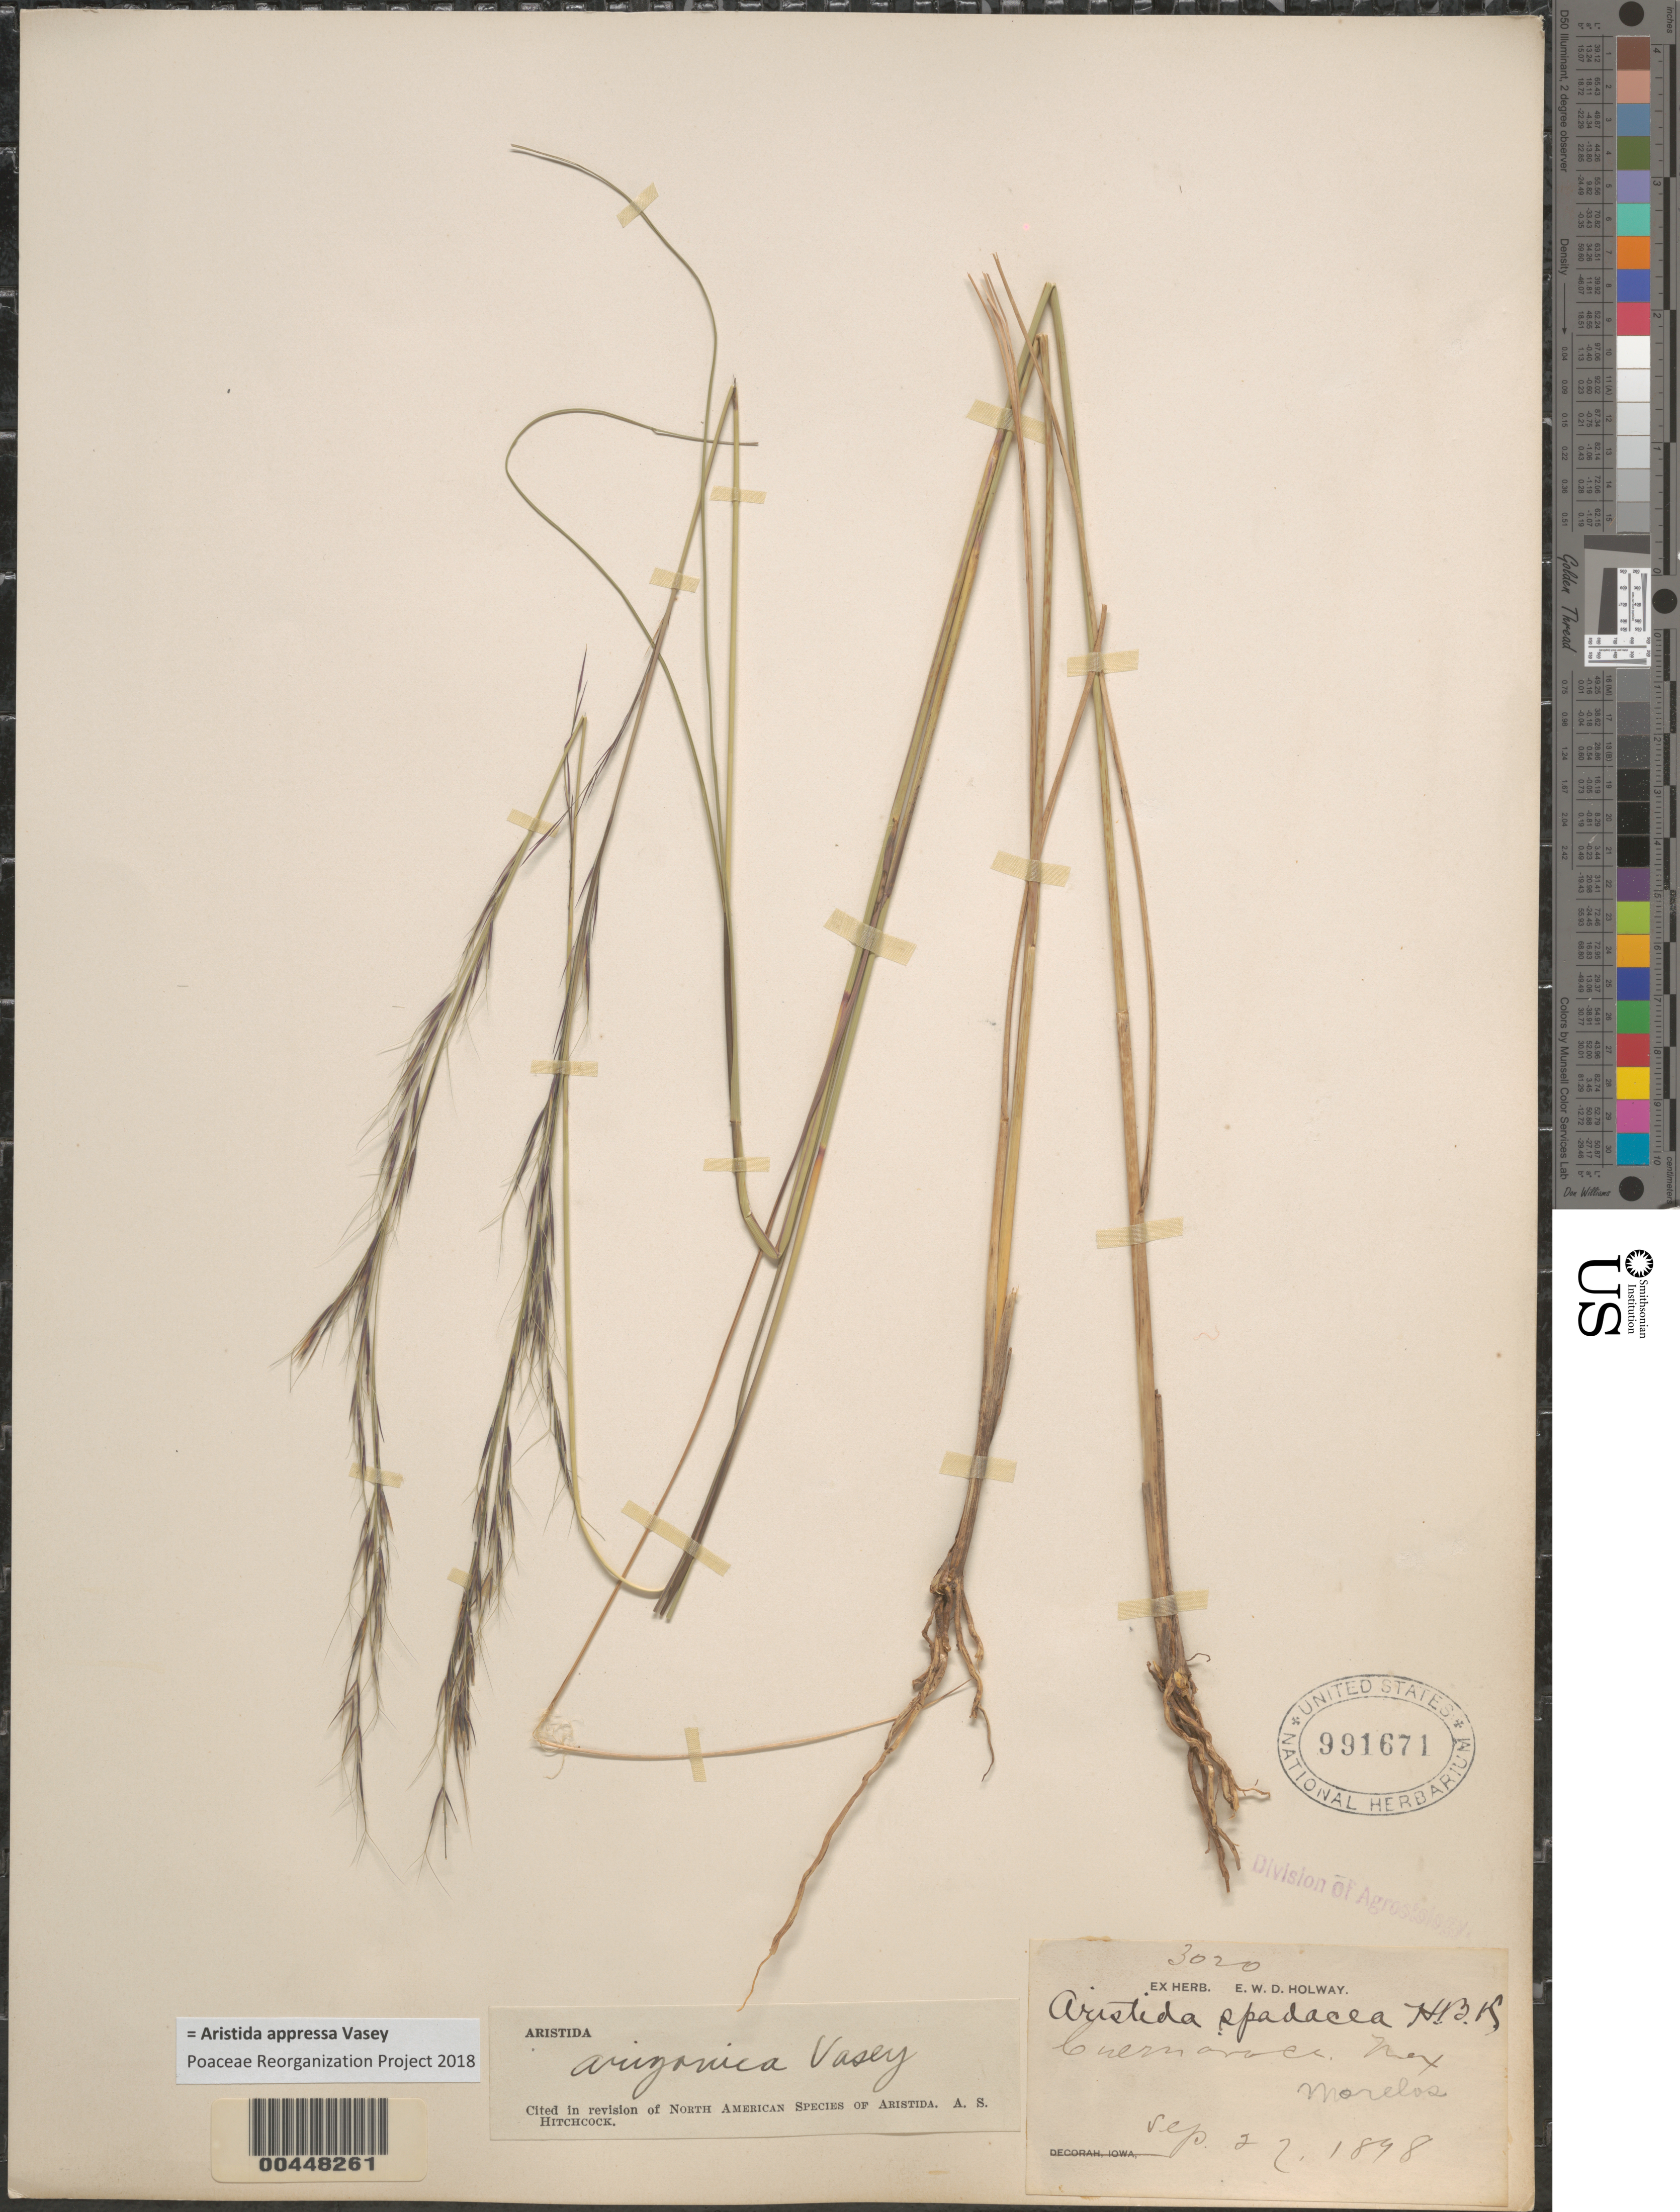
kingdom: Plantae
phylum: Tracheophyta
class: Liliopsida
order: Poales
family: Poaceae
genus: Aristida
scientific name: Aristida appressa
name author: Vasey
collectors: ex herb. E.W.D. Holway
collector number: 3020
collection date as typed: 27 Sep 1898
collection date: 1898-09-27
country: Mexico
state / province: Morelos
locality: Cuernavaca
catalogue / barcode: US 991671